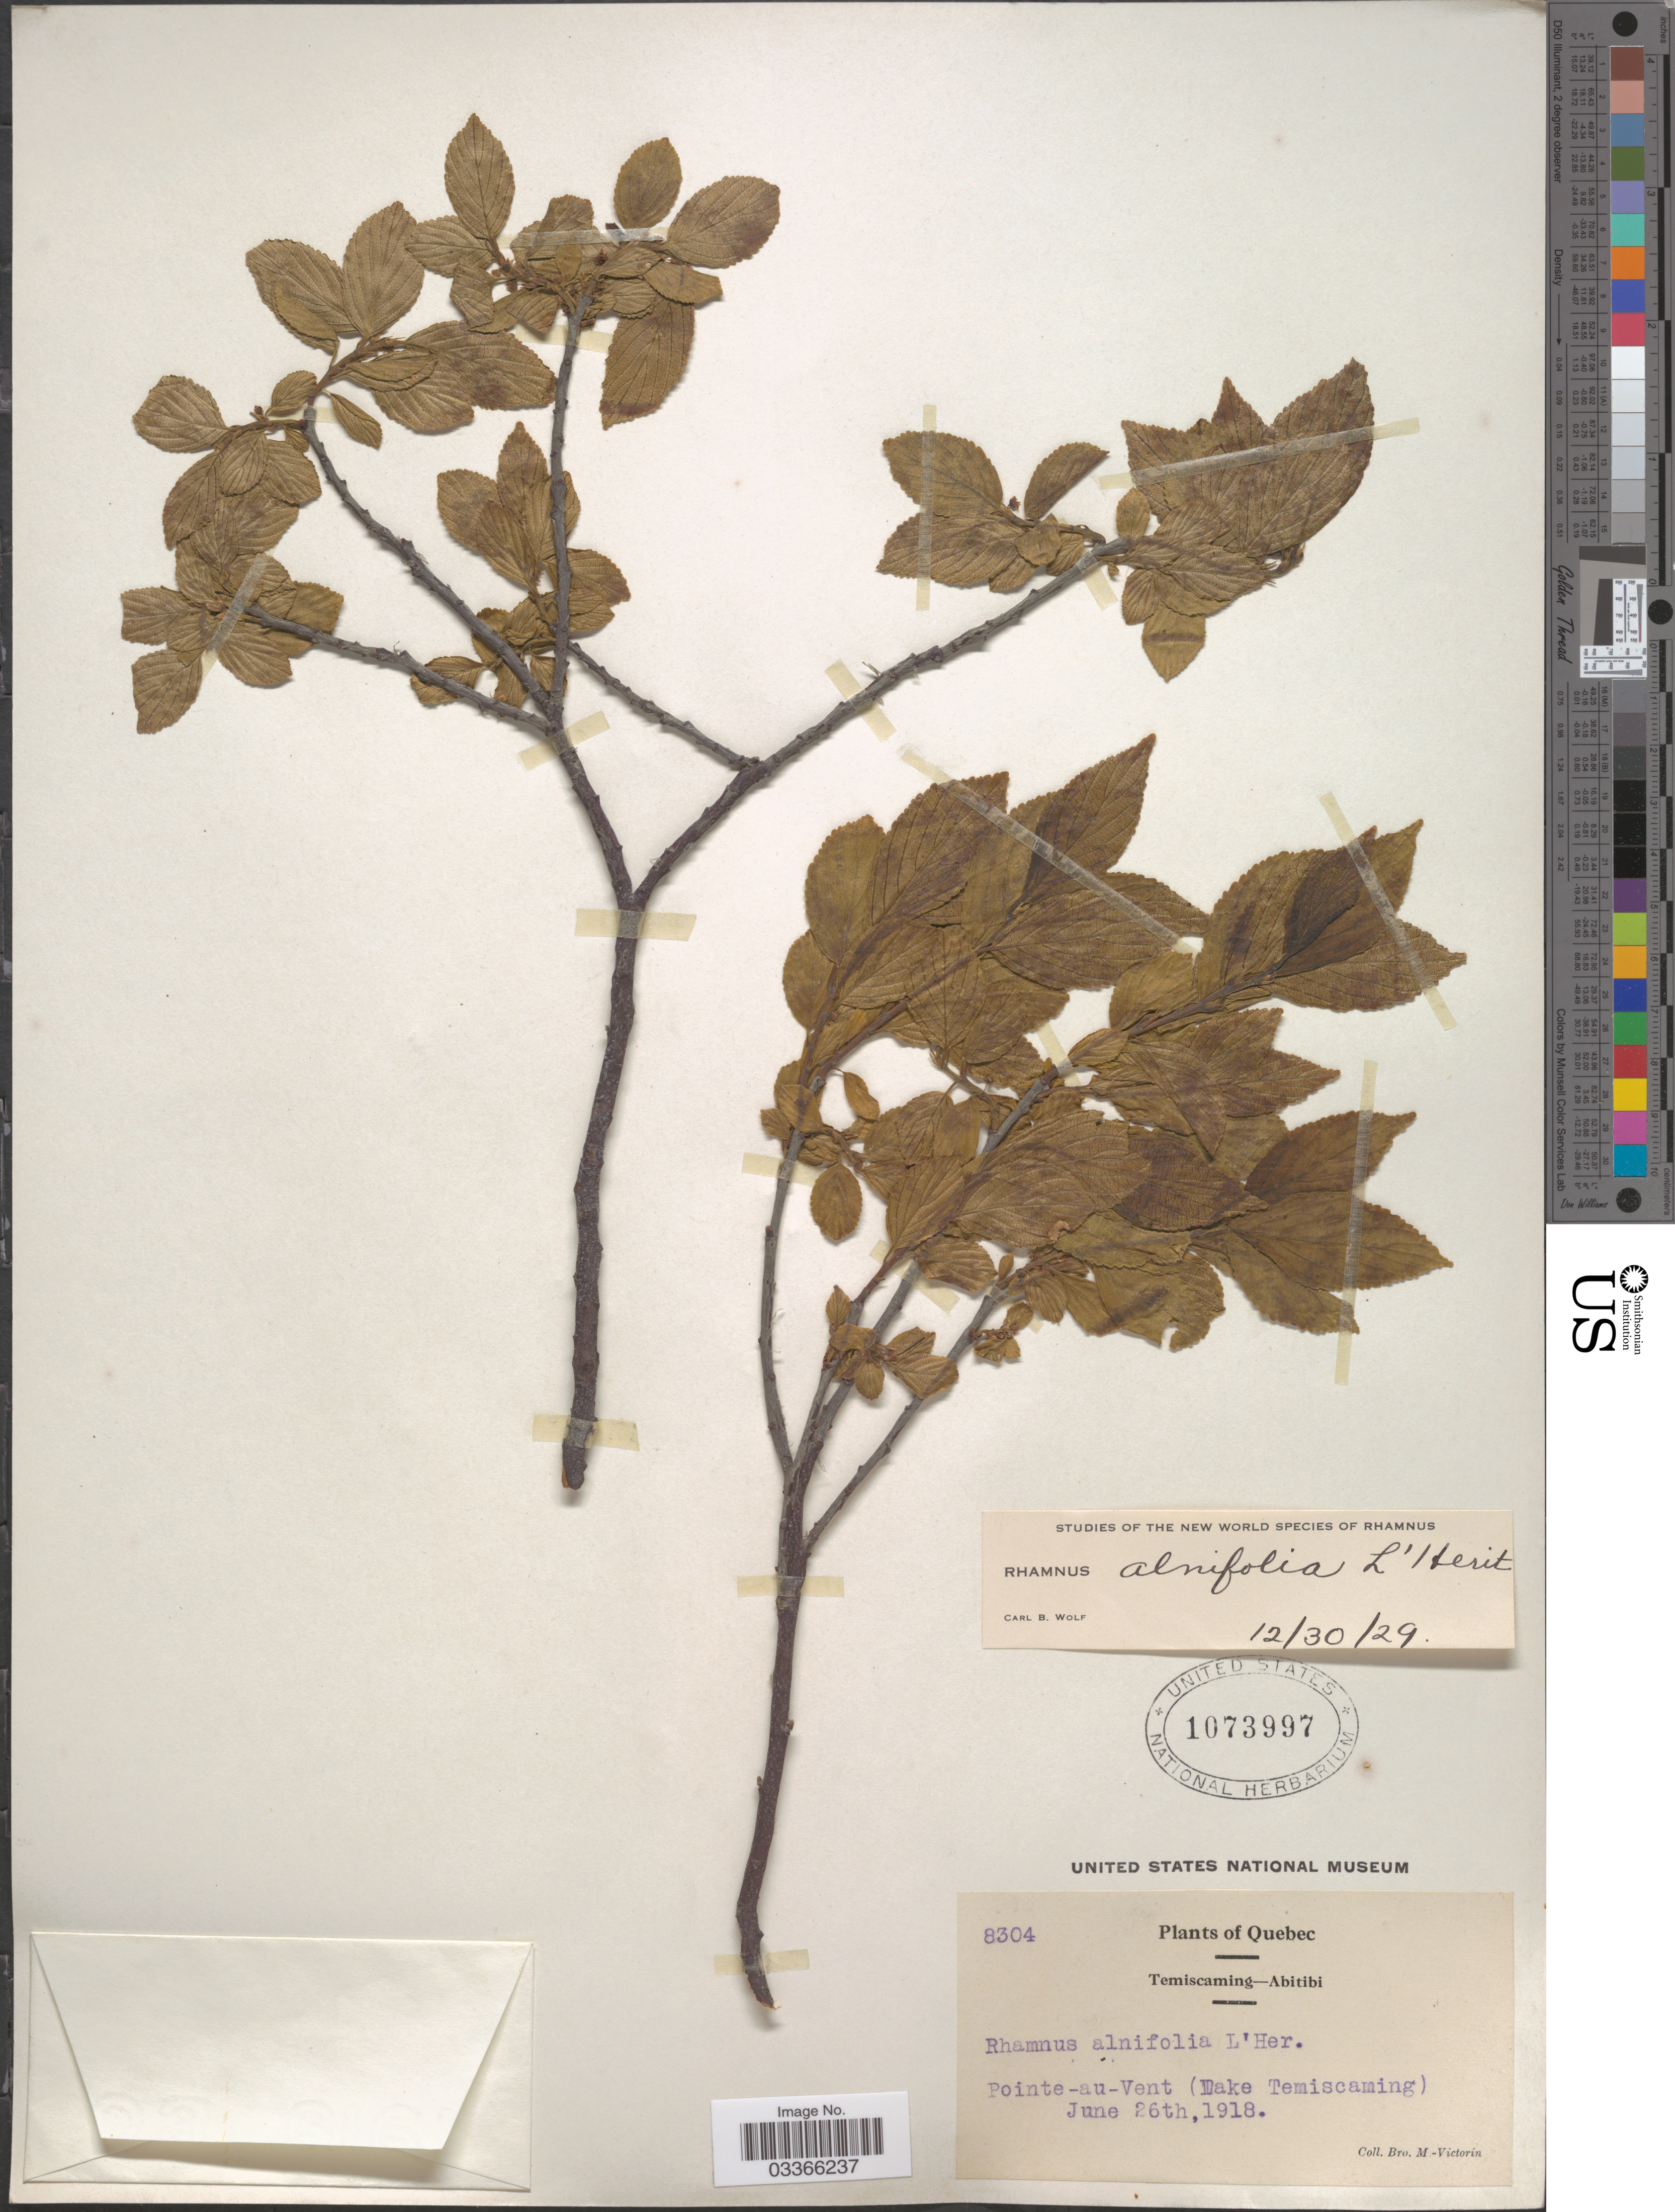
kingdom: Plantae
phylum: Tracheophyta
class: Magnoliopsida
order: Rosales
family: Rhamnaceae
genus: Rhamnus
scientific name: Rhamnus alnifolia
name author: L'Hér.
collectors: Fr. Marie-Victorin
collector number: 8304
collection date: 1918-06-26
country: Canada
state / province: Quebec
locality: Temiscaming - Abitibi, Pointe-au-Vent (Lake Temiscaming).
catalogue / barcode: US 1073997